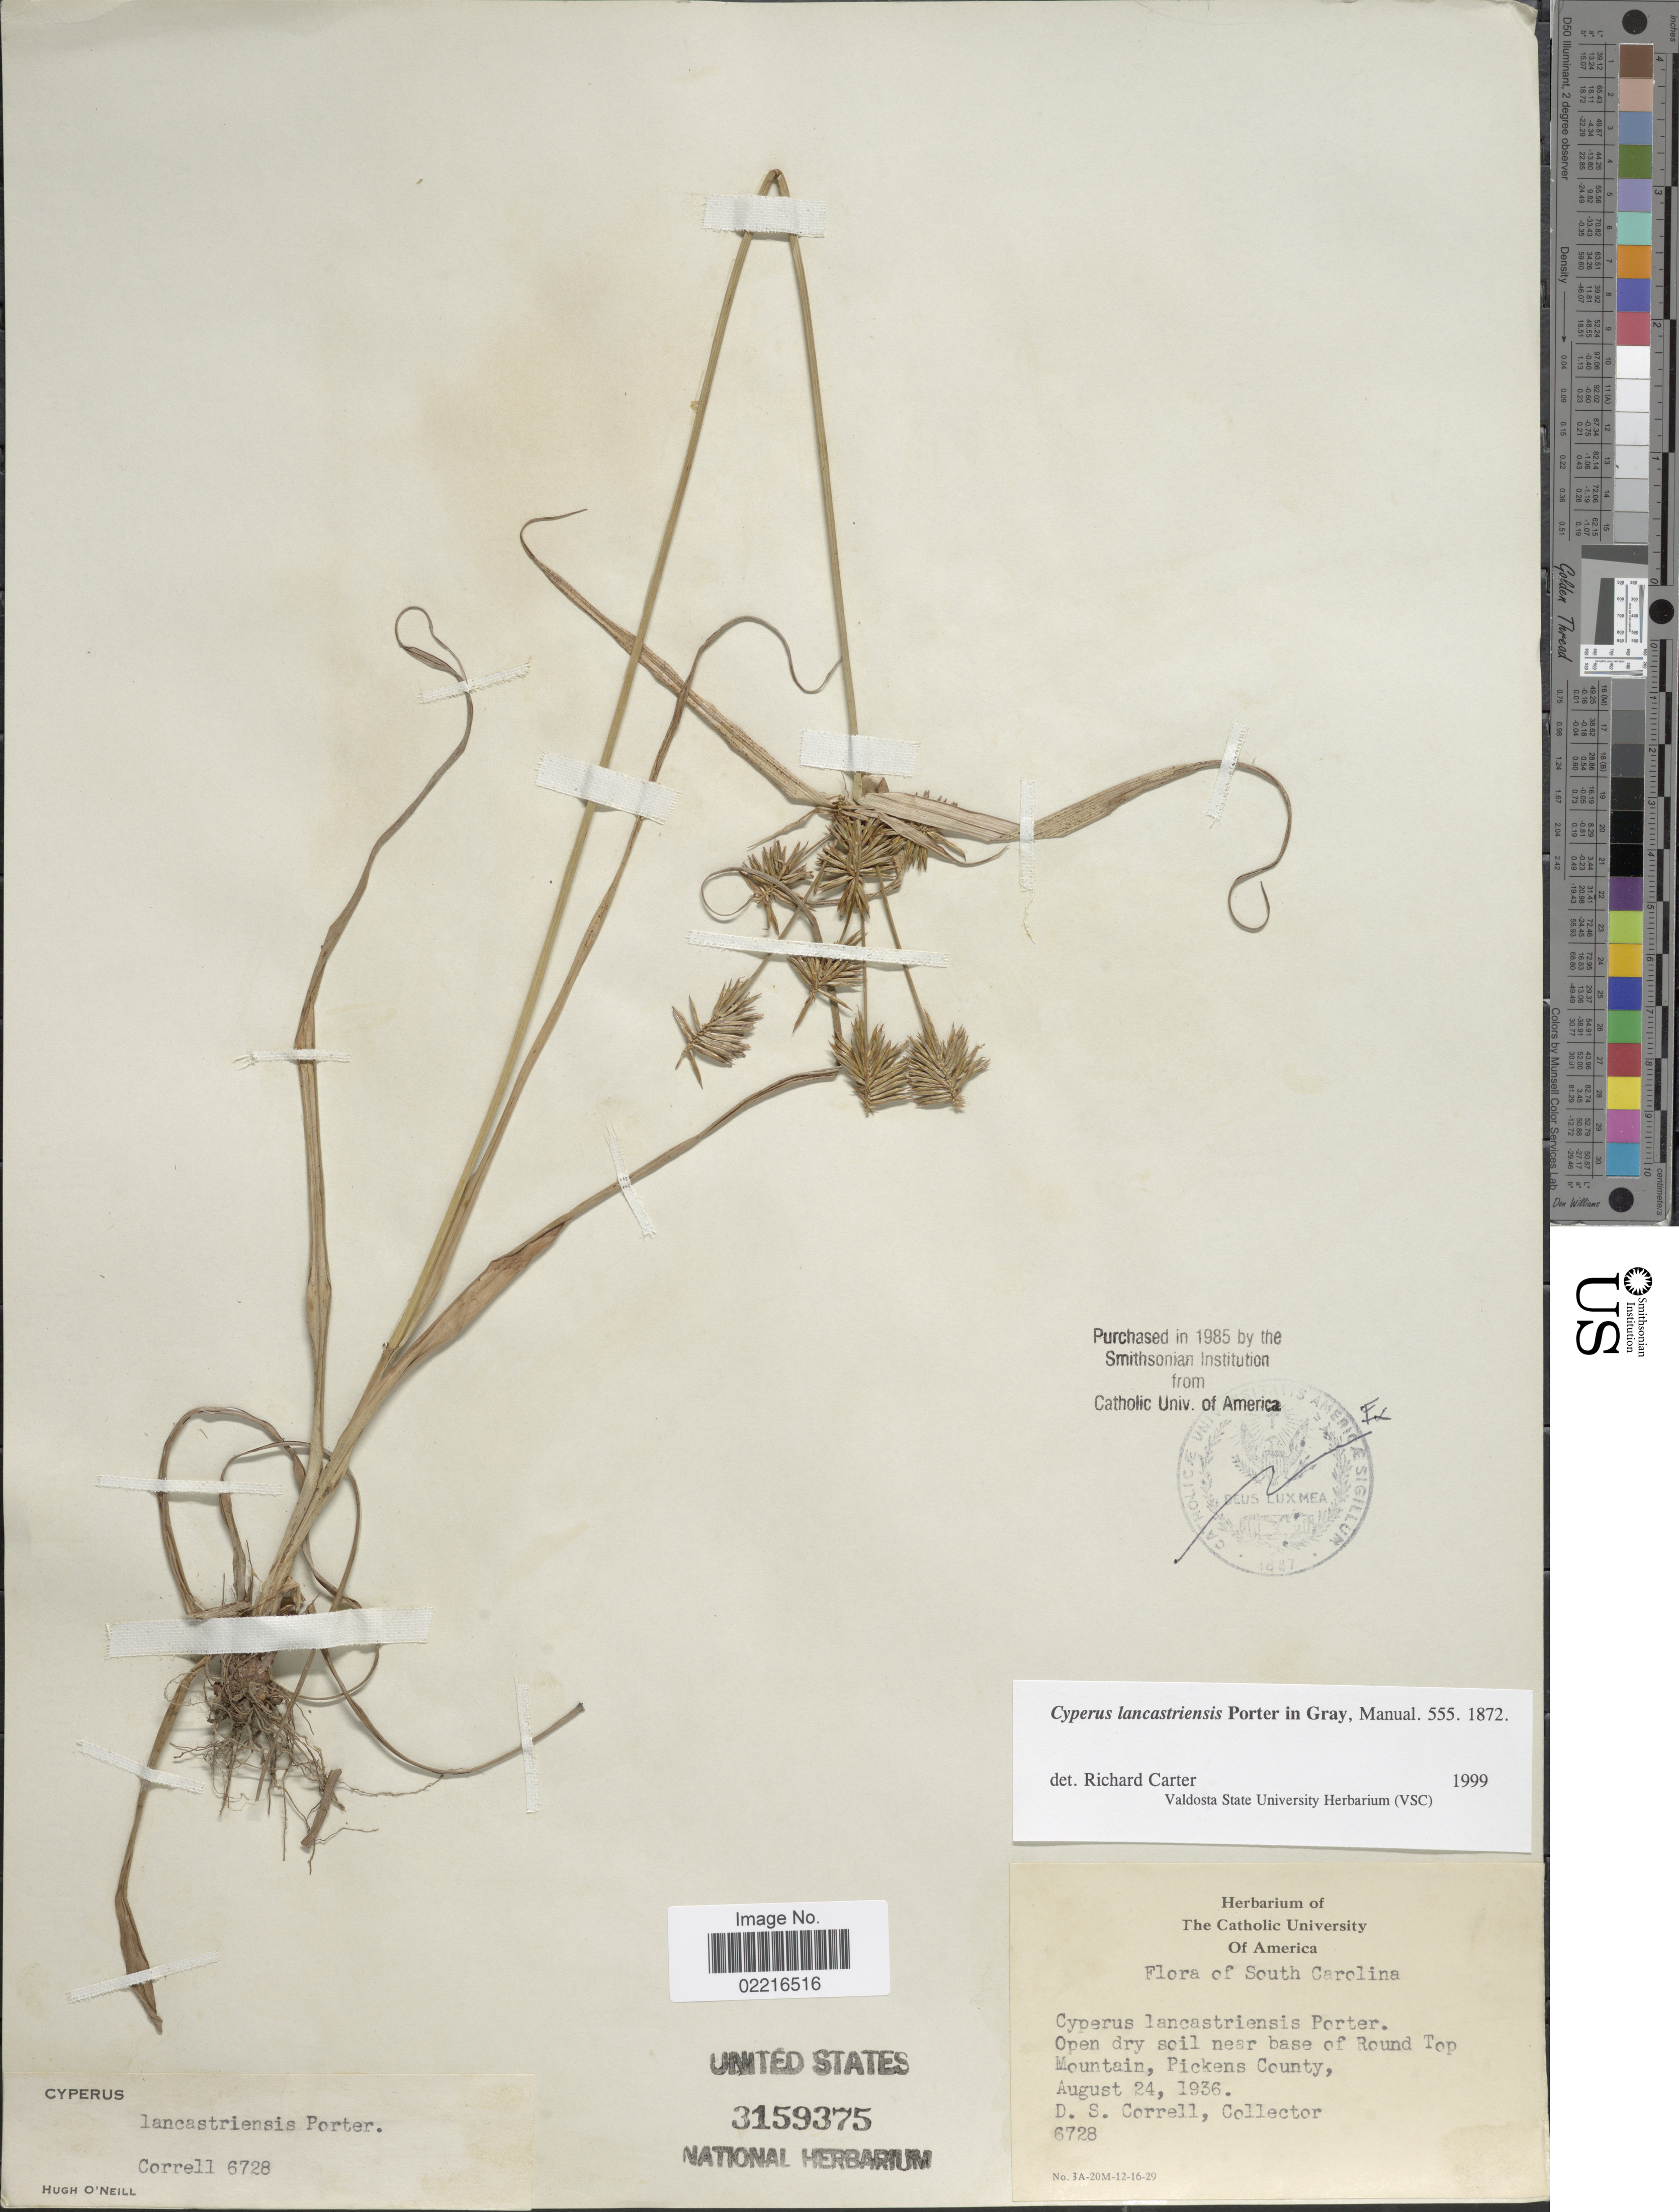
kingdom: Plantae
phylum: Tracheophyta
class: Liliopsida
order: Poales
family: Cyperaceae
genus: Cyperus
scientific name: Cyperus lancastriensis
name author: Porter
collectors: D. S. Correll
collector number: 6728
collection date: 1936-08-24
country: United States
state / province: South Carolina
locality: Base of Round Top Mountain, Pickens County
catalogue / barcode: US 3159375